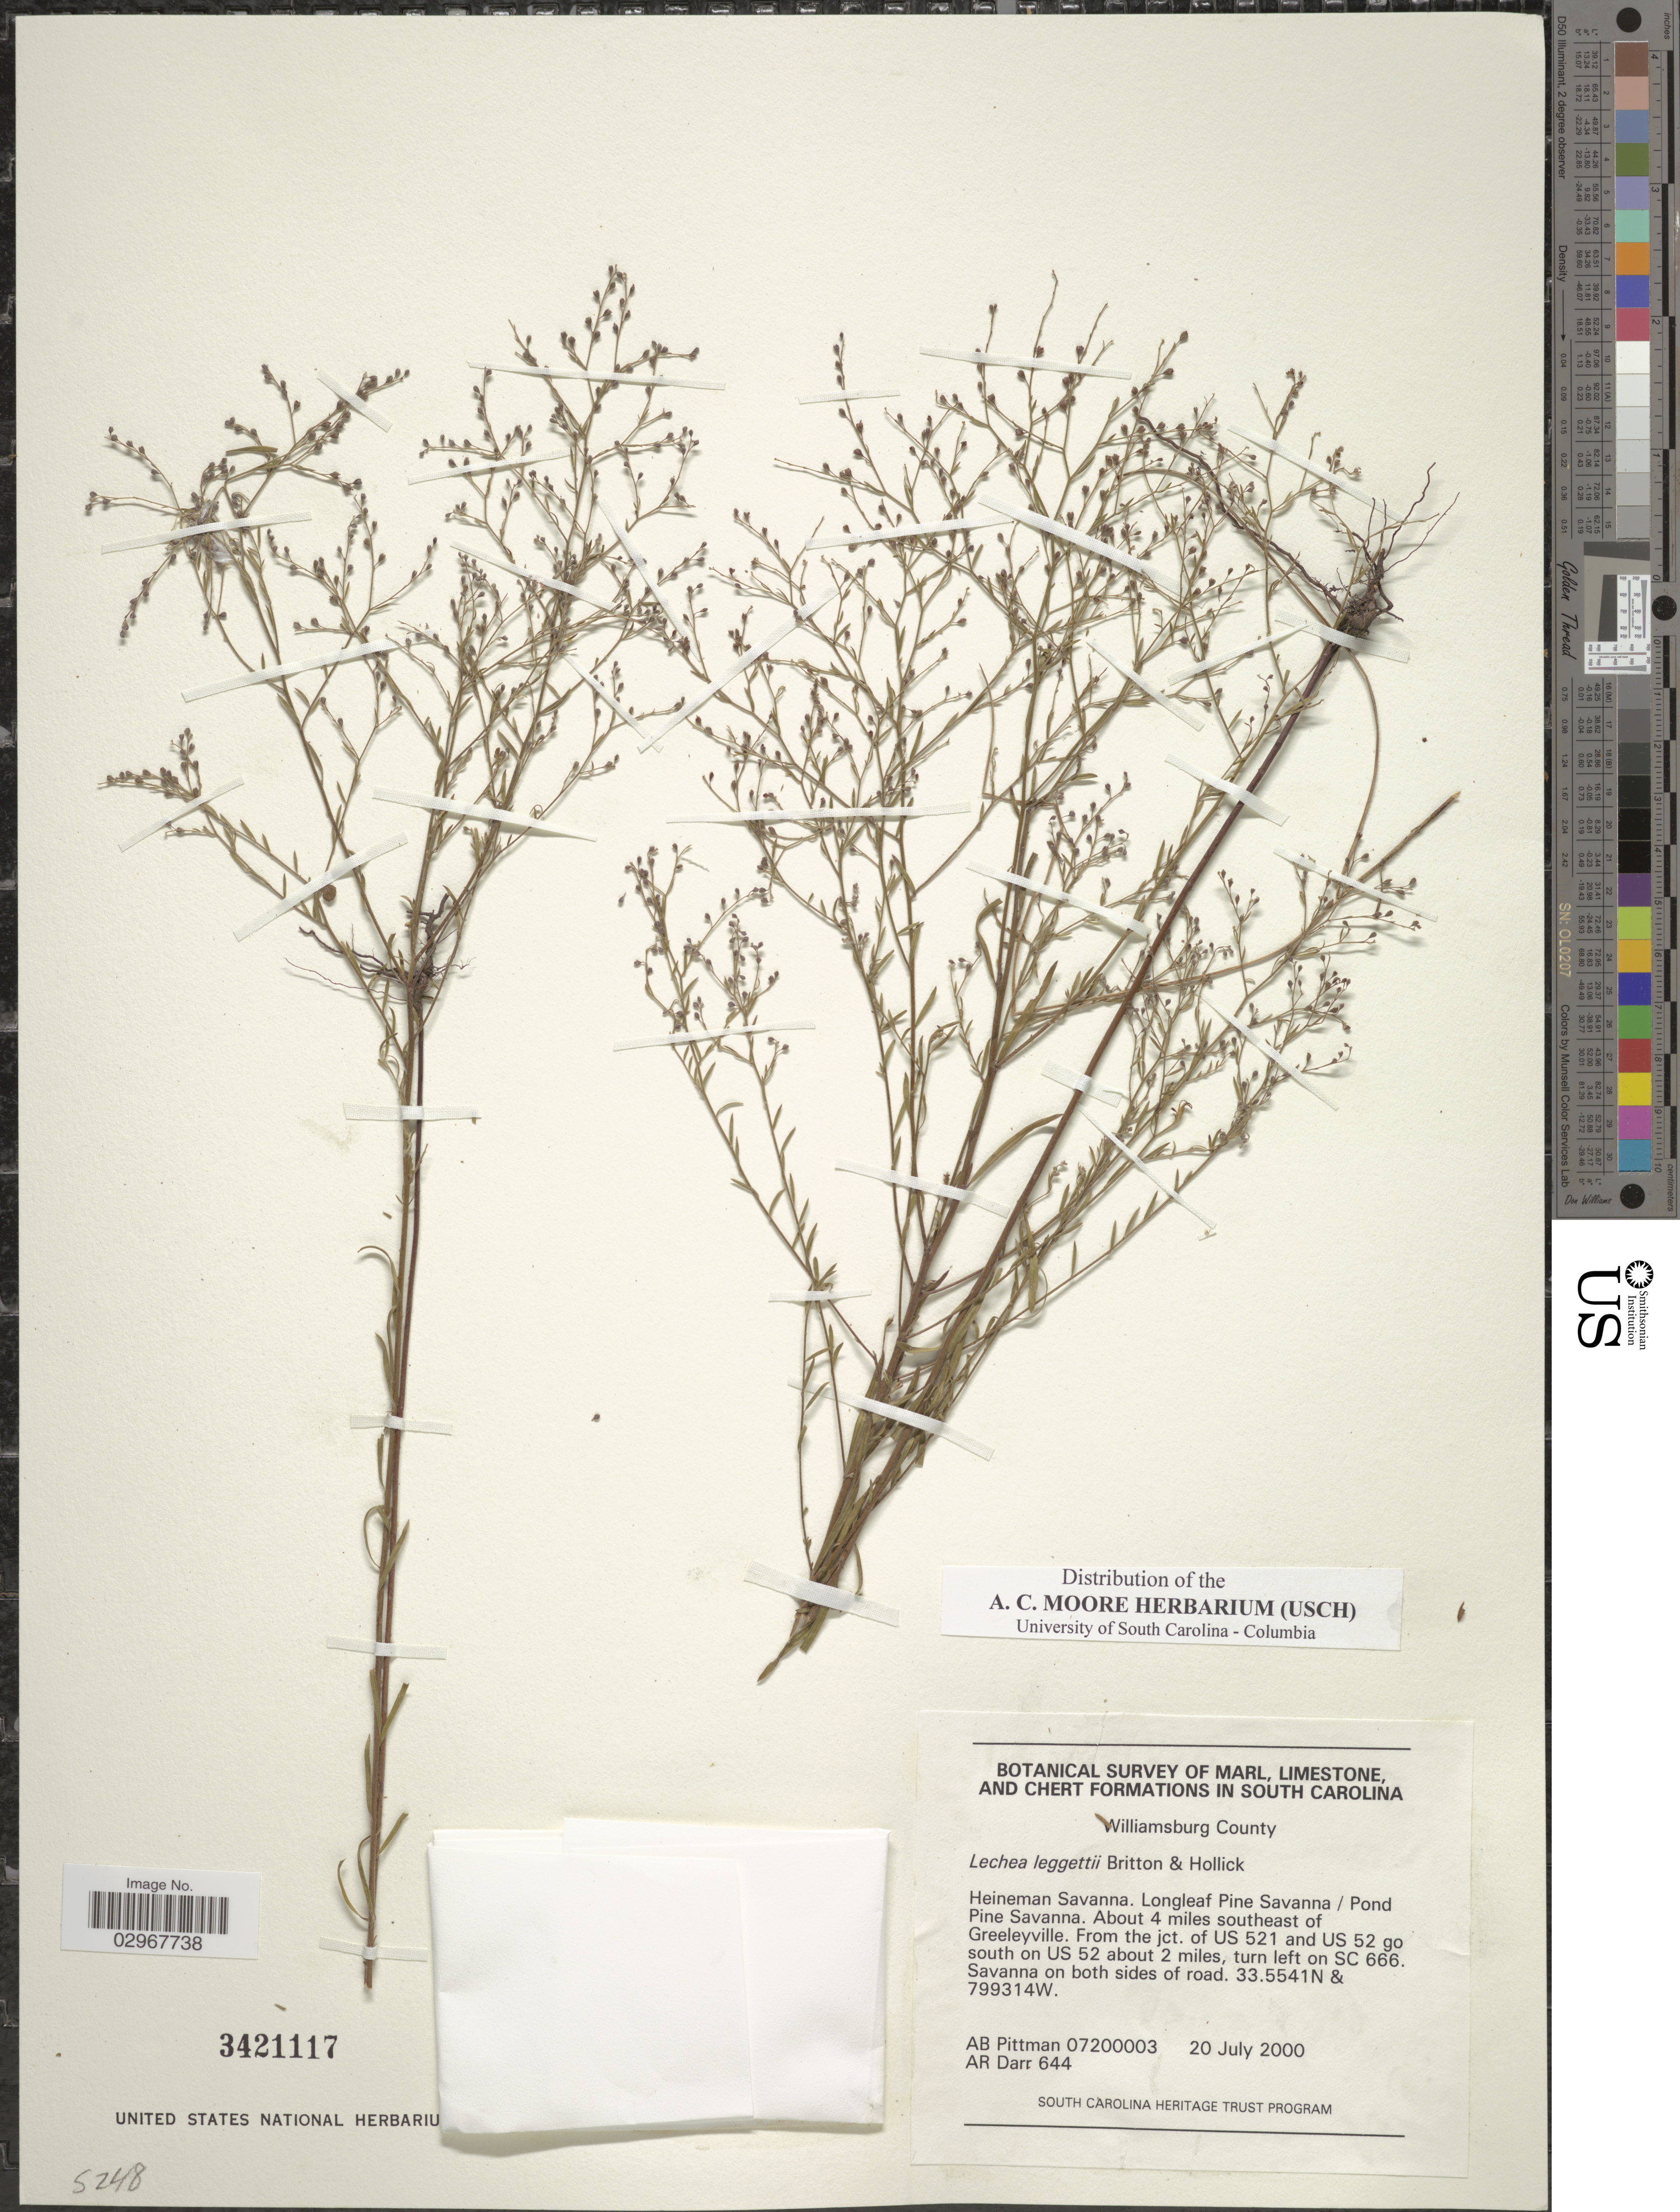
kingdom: Plantae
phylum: Tracheophyta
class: Magnoliopsida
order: Malvales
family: Cistaceae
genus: Lechea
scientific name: Lechea leggettii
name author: Britton & Hollick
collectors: A. B. Pittman & A. Darr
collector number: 0720003/644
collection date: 2000-07-20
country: United States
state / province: South Carolina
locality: Heineman Savanna. Longleaf Pine Savanna/ Pond Pine Savanna. About 4 miles southeast of Greeleyville. From the jct. of US 521 and US 52 go south on US 52 about 2 miles, turn left on SC 666. Savanna on both side of road.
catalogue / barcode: US 3421117